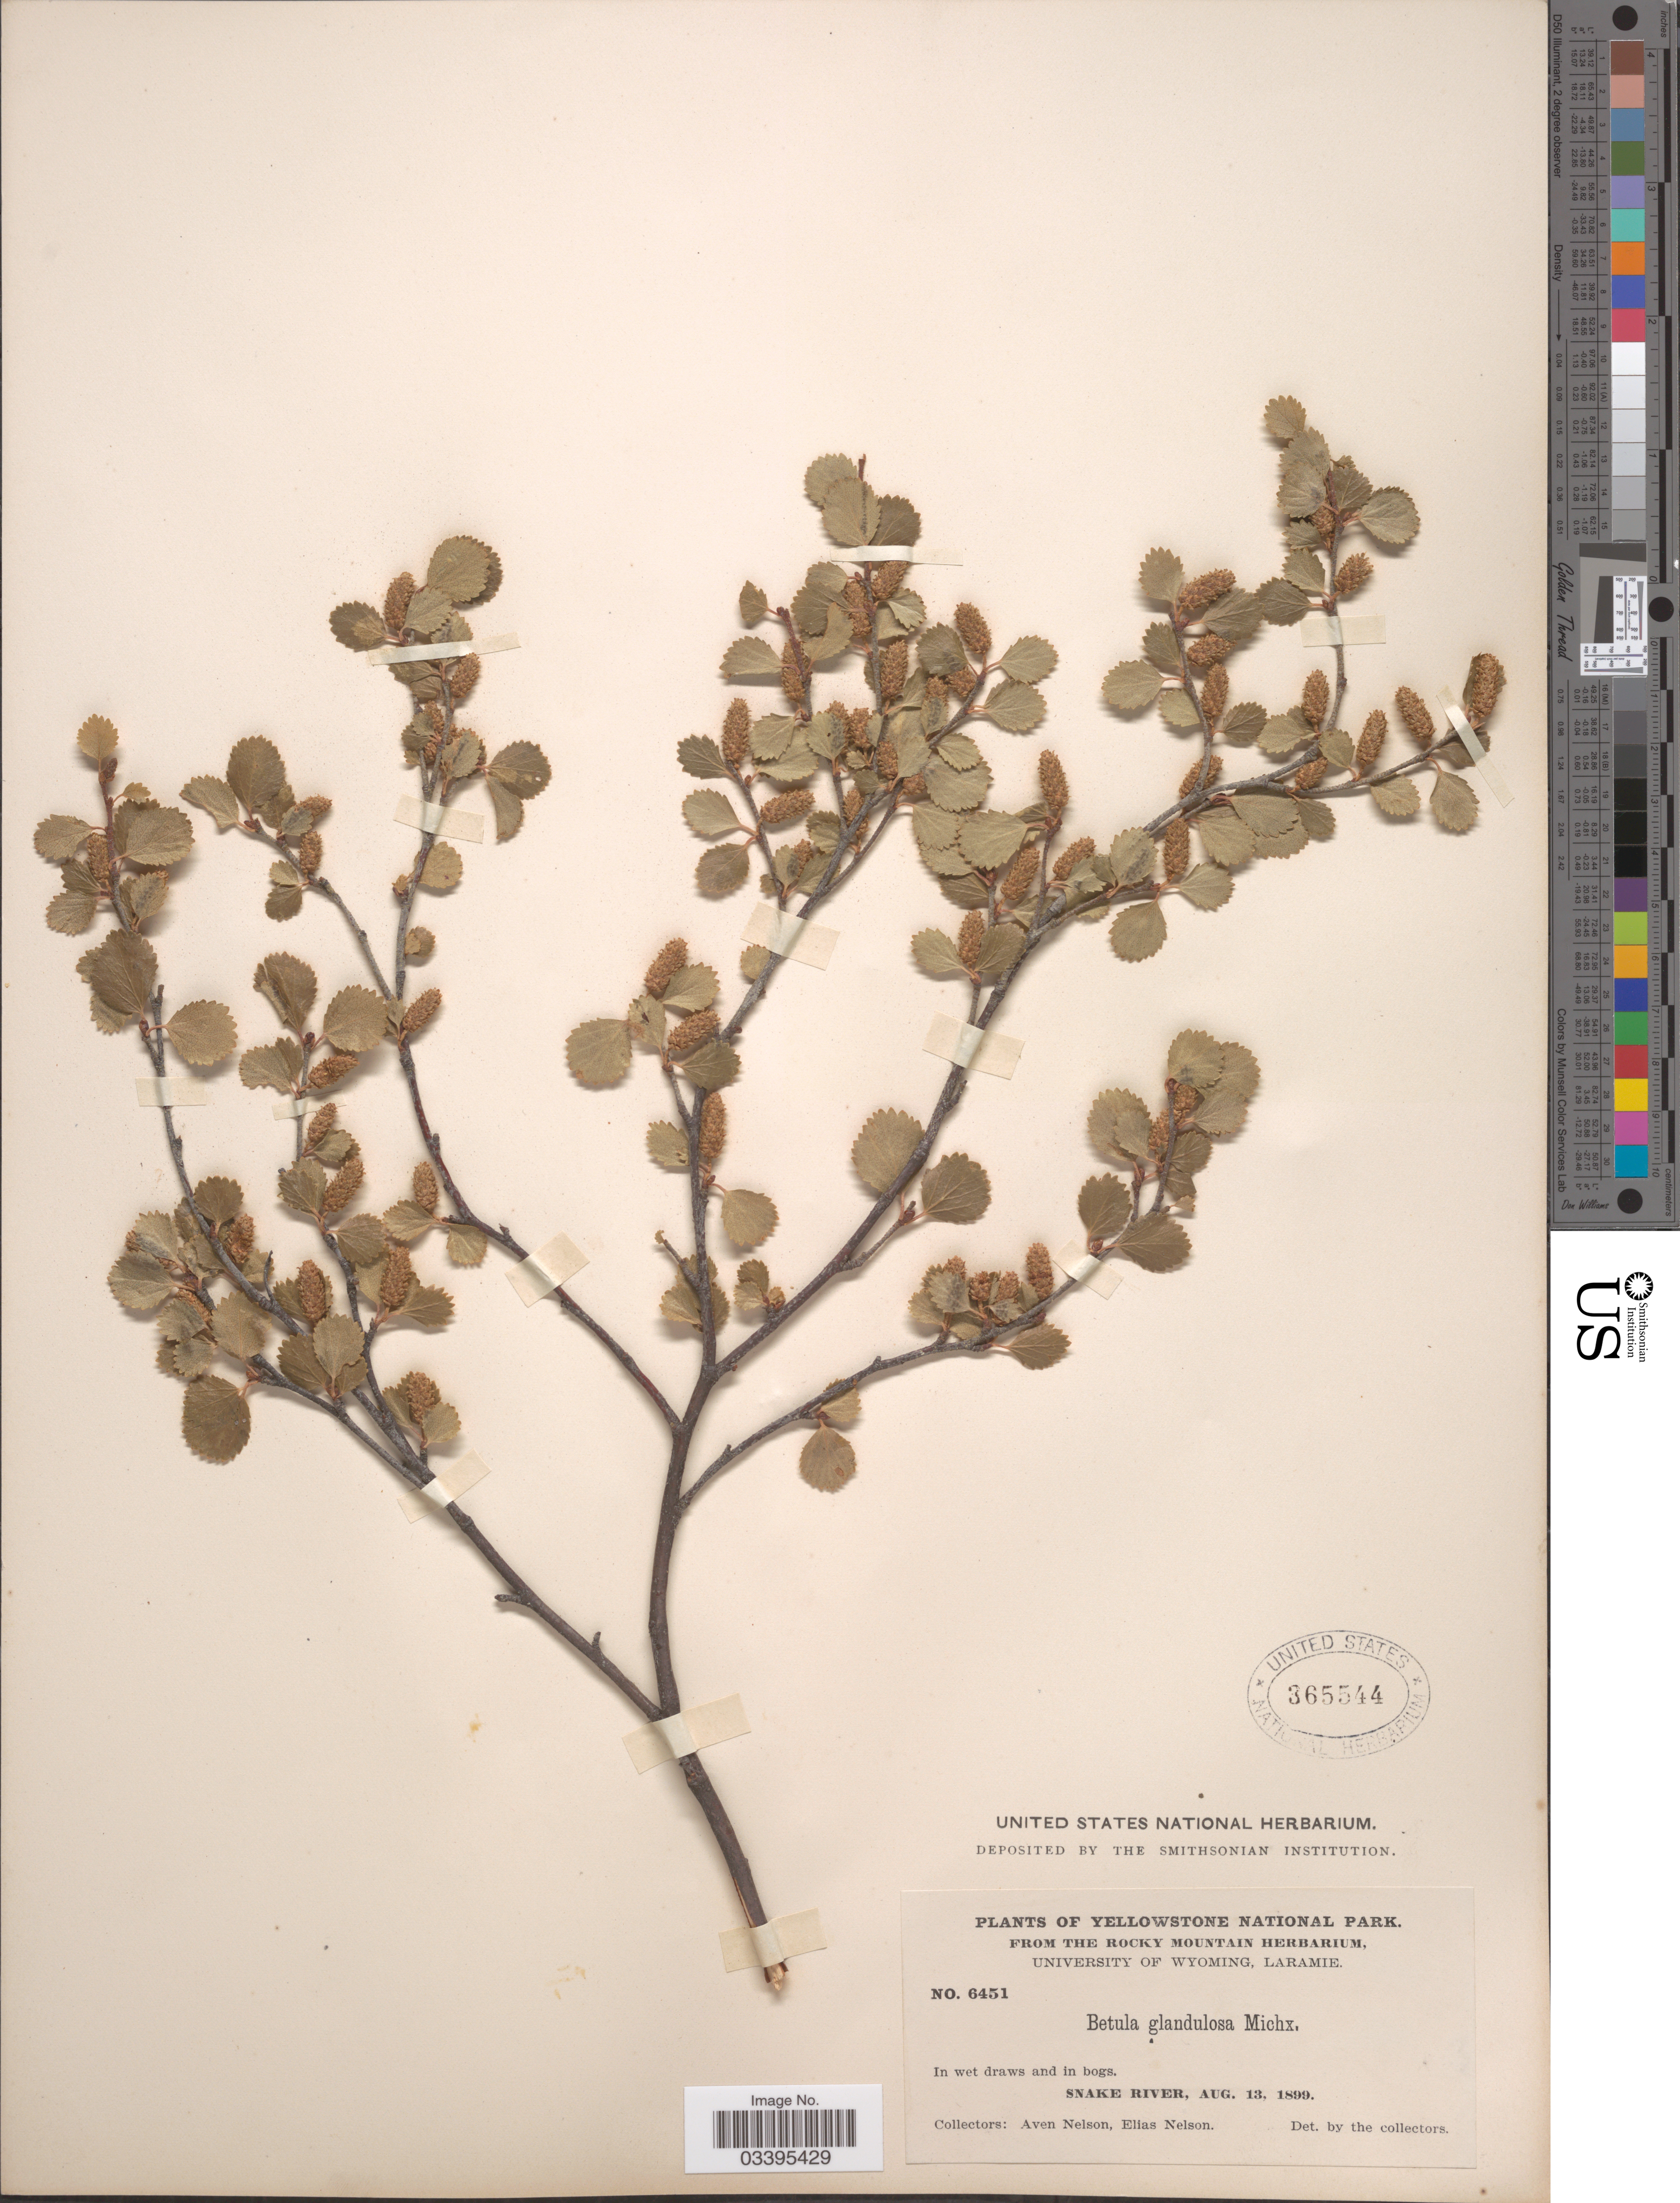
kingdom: Plantae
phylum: Tracheophyta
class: Magnoliopsida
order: Fagales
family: Betulaceae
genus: Betula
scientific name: Betula glandulosa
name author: Michx.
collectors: A. Nelson & E. Nelson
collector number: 6451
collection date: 1899-08-13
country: United States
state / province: Wyoming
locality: Yellowstone National Park. Snake River.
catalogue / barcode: US 365544